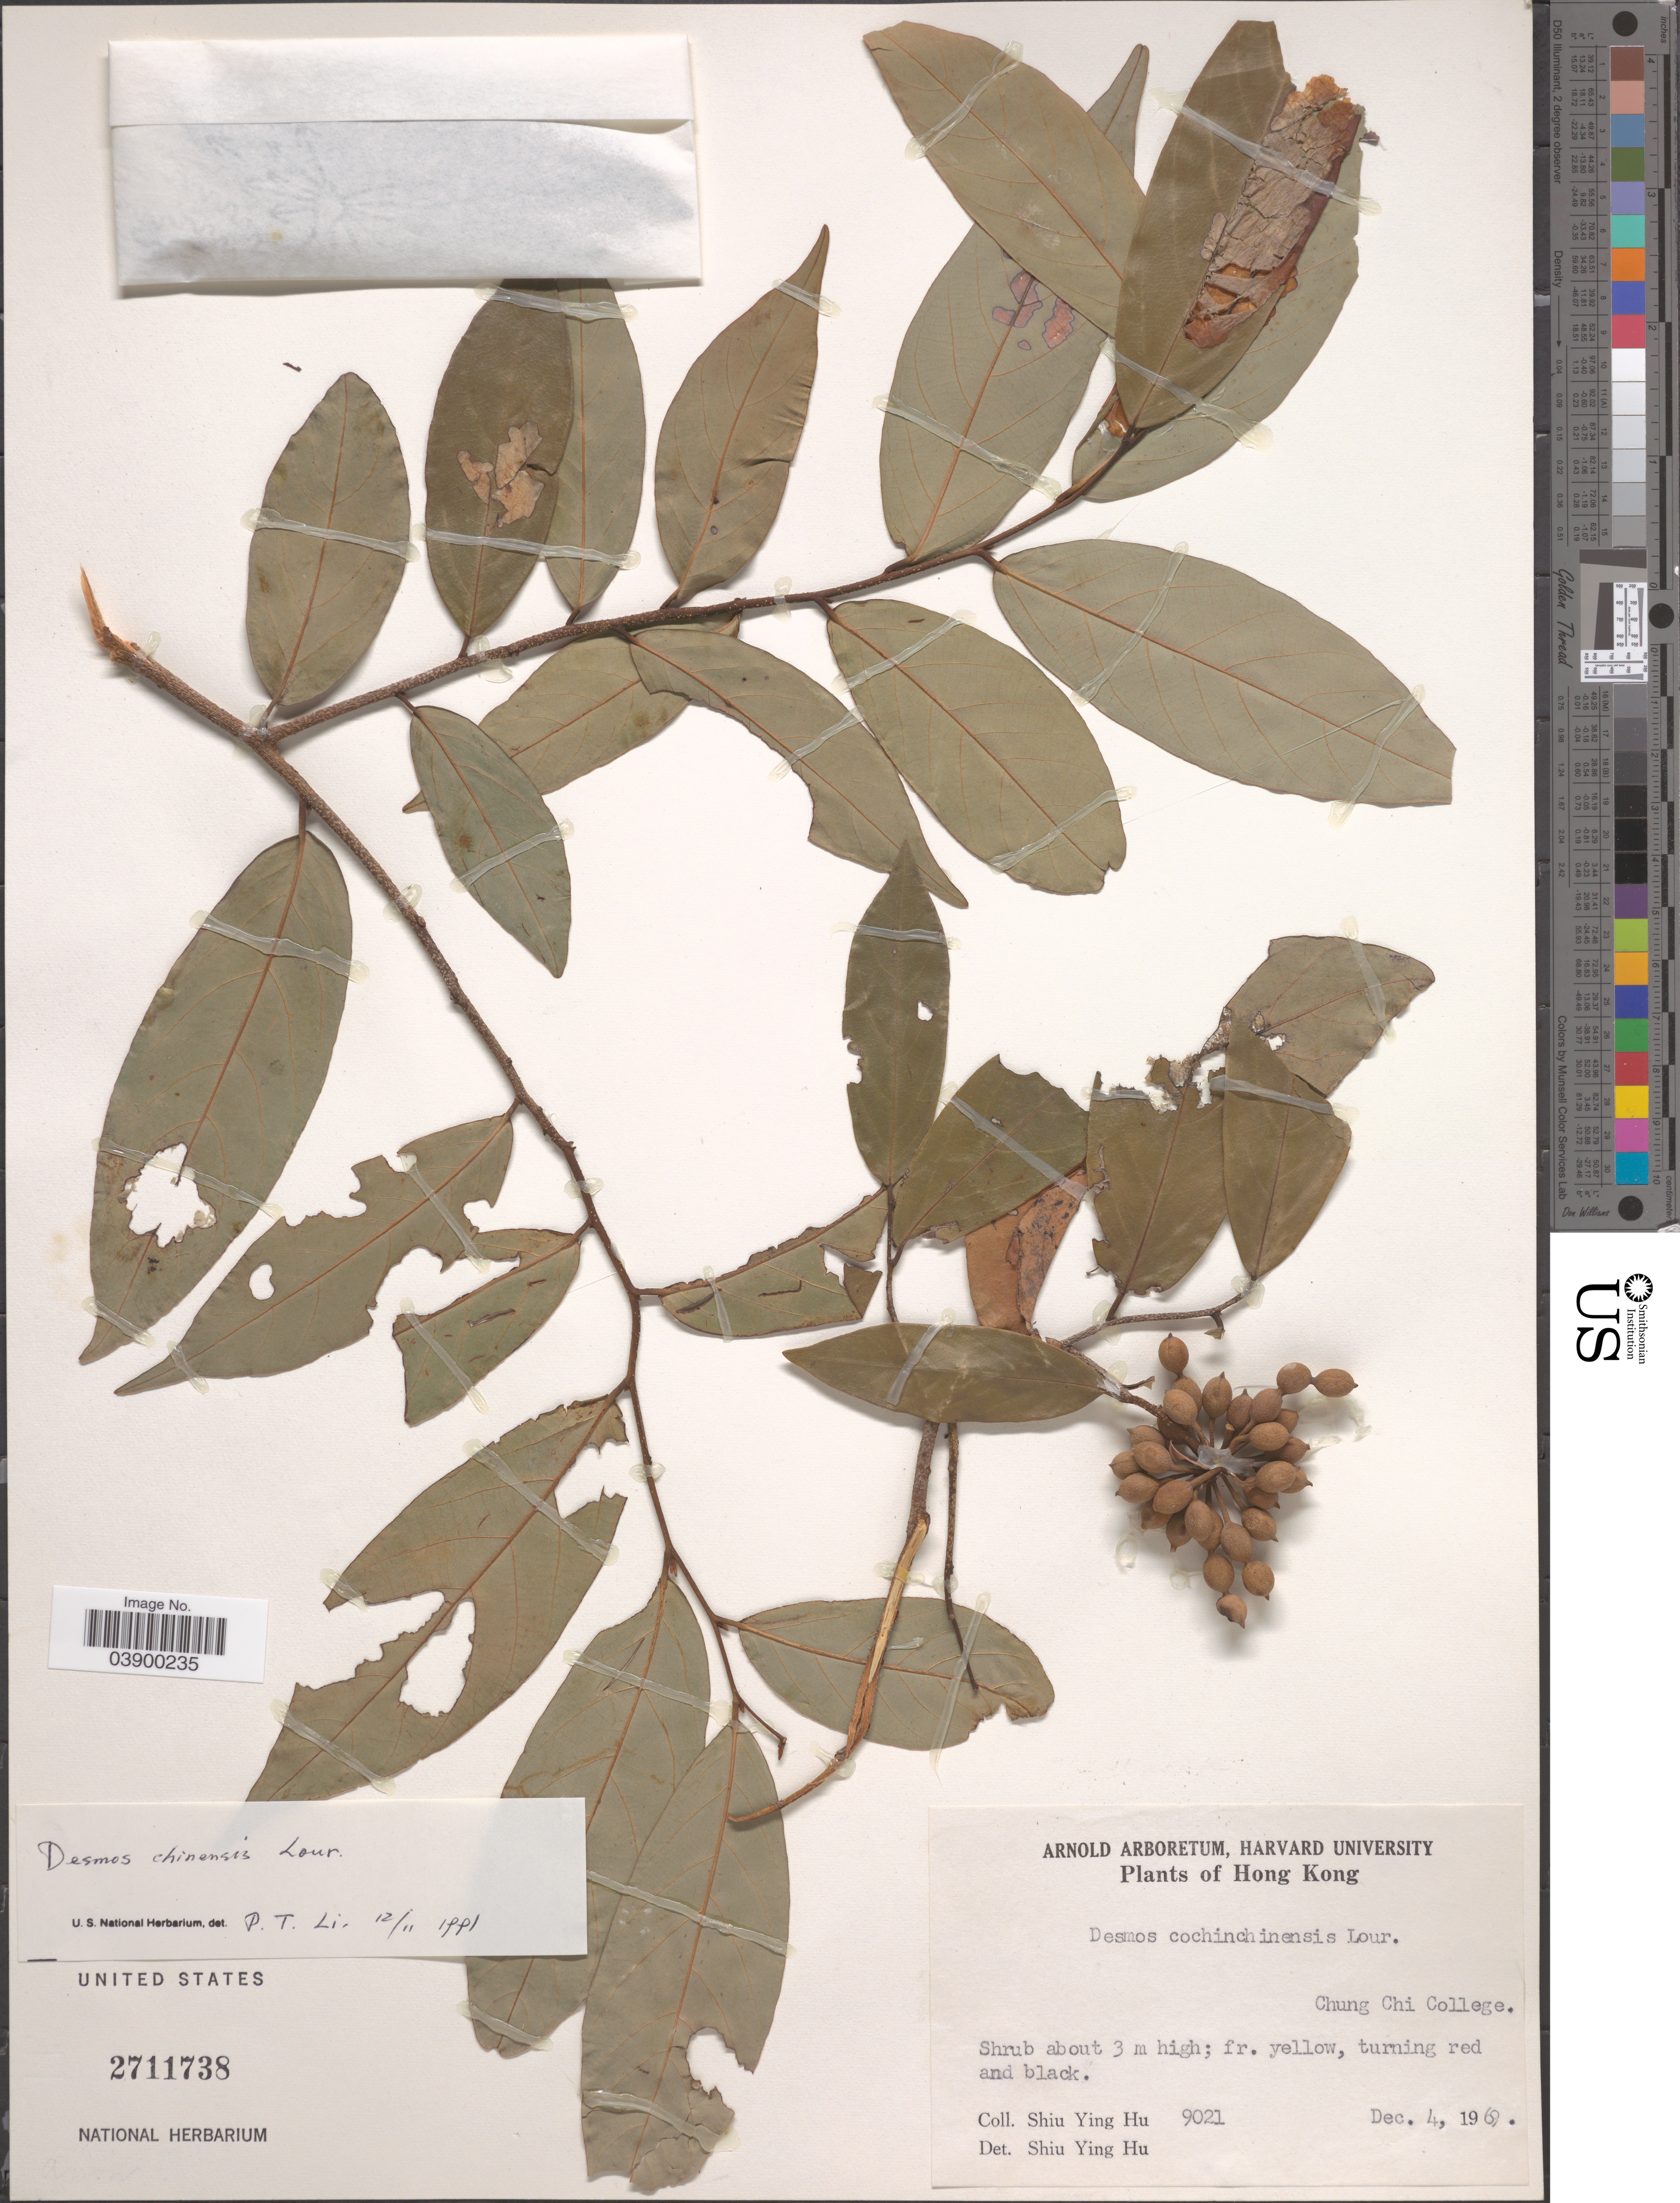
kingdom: Plantae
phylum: Tracheophyta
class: Magnoliopsida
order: Magnoliales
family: Annonaceae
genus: Desmos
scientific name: Desmos chinensis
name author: Lour.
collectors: S. Y. Hu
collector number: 9021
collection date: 1969-12-04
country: China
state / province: Hong Kong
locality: Chung Chi College.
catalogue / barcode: US 2711738